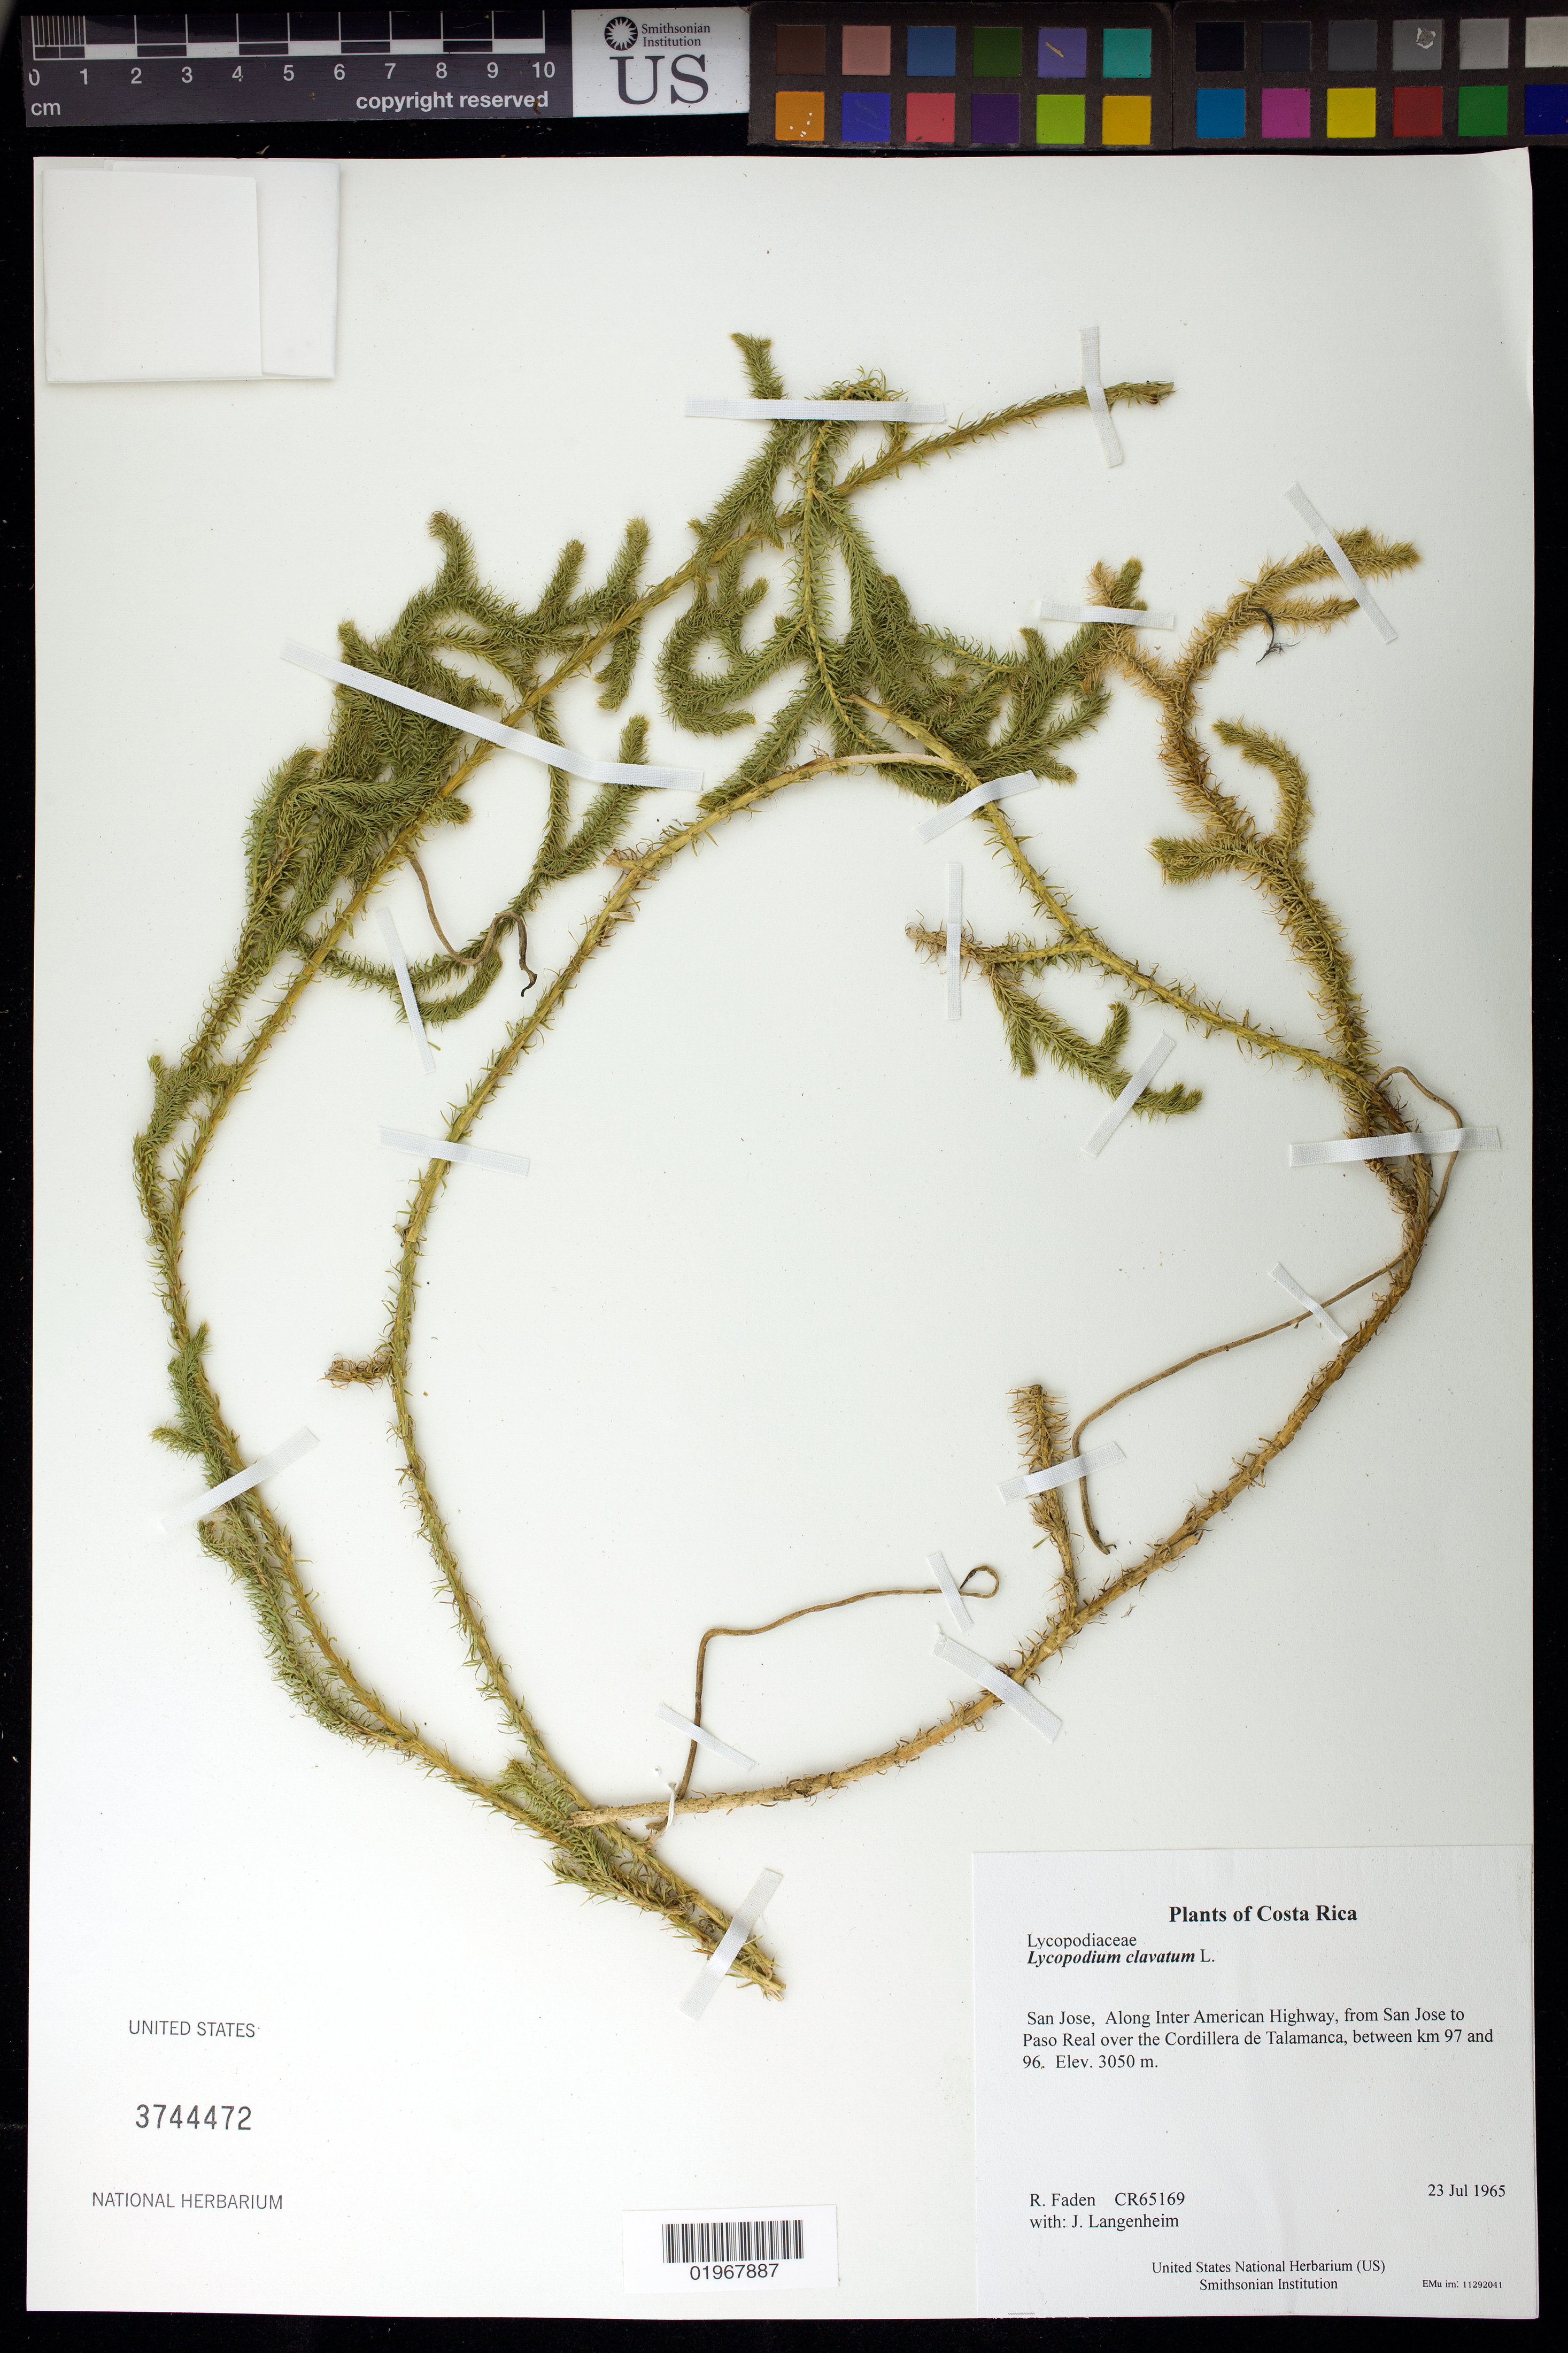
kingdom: Plantae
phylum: Tracheophyta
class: Lycopodiopsida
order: Lycopodiales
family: Lycopodiaceae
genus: Lycopodium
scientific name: Lycopodium clavatum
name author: L.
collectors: R. B. Faden & J. Langenheim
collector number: CR65169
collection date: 1965-07-23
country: Costa Rica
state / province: San Jose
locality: Along Inter American Highway, from San Jose to Paso Real over the Cordillera de Talamanca, between km 97 and 96.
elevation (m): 3050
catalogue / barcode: US 3744472